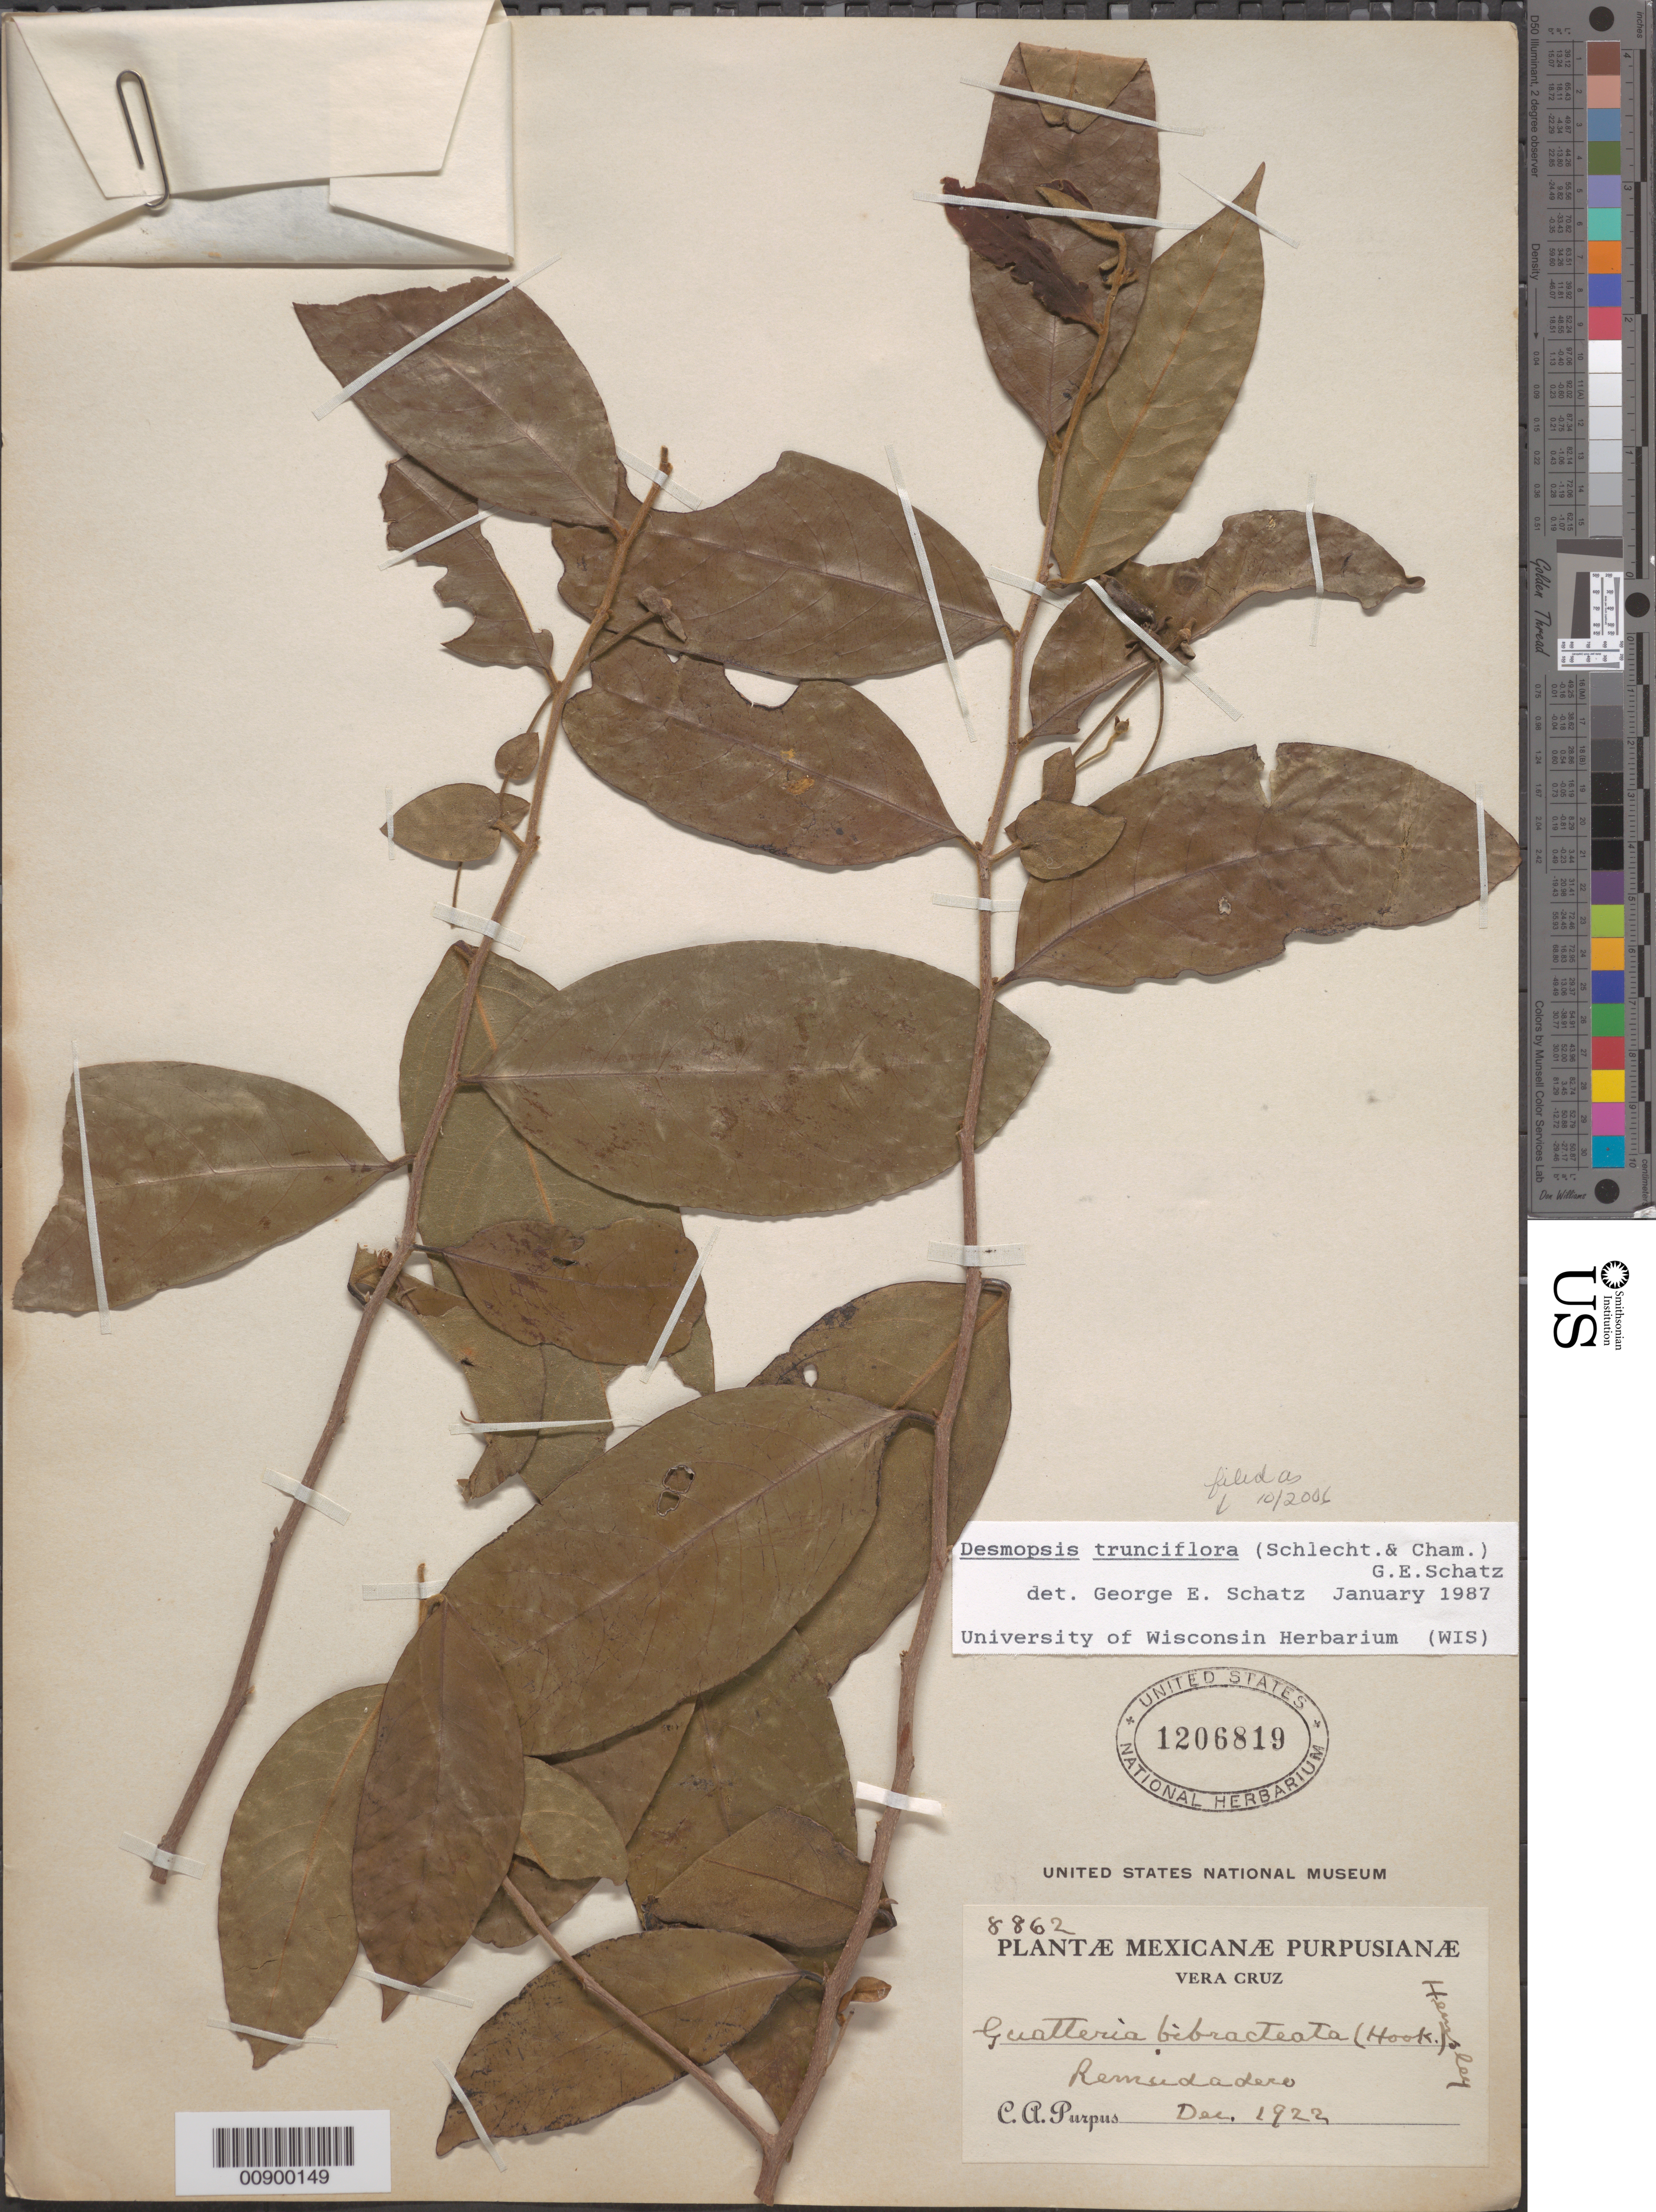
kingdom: Plantae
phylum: Tracheophyta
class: Magnoliopsida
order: Magnoliales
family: Annonaceae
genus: Desmopsis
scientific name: Desmopsis trunciflora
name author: (Schltdl. & Cham.) G.E. Schatz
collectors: C. A. Purpus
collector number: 8862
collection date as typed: Dec 1922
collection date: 1922-12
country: Mexico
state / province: Veracruz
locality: Remudadero, Veracruz.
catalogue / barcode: US 1206819